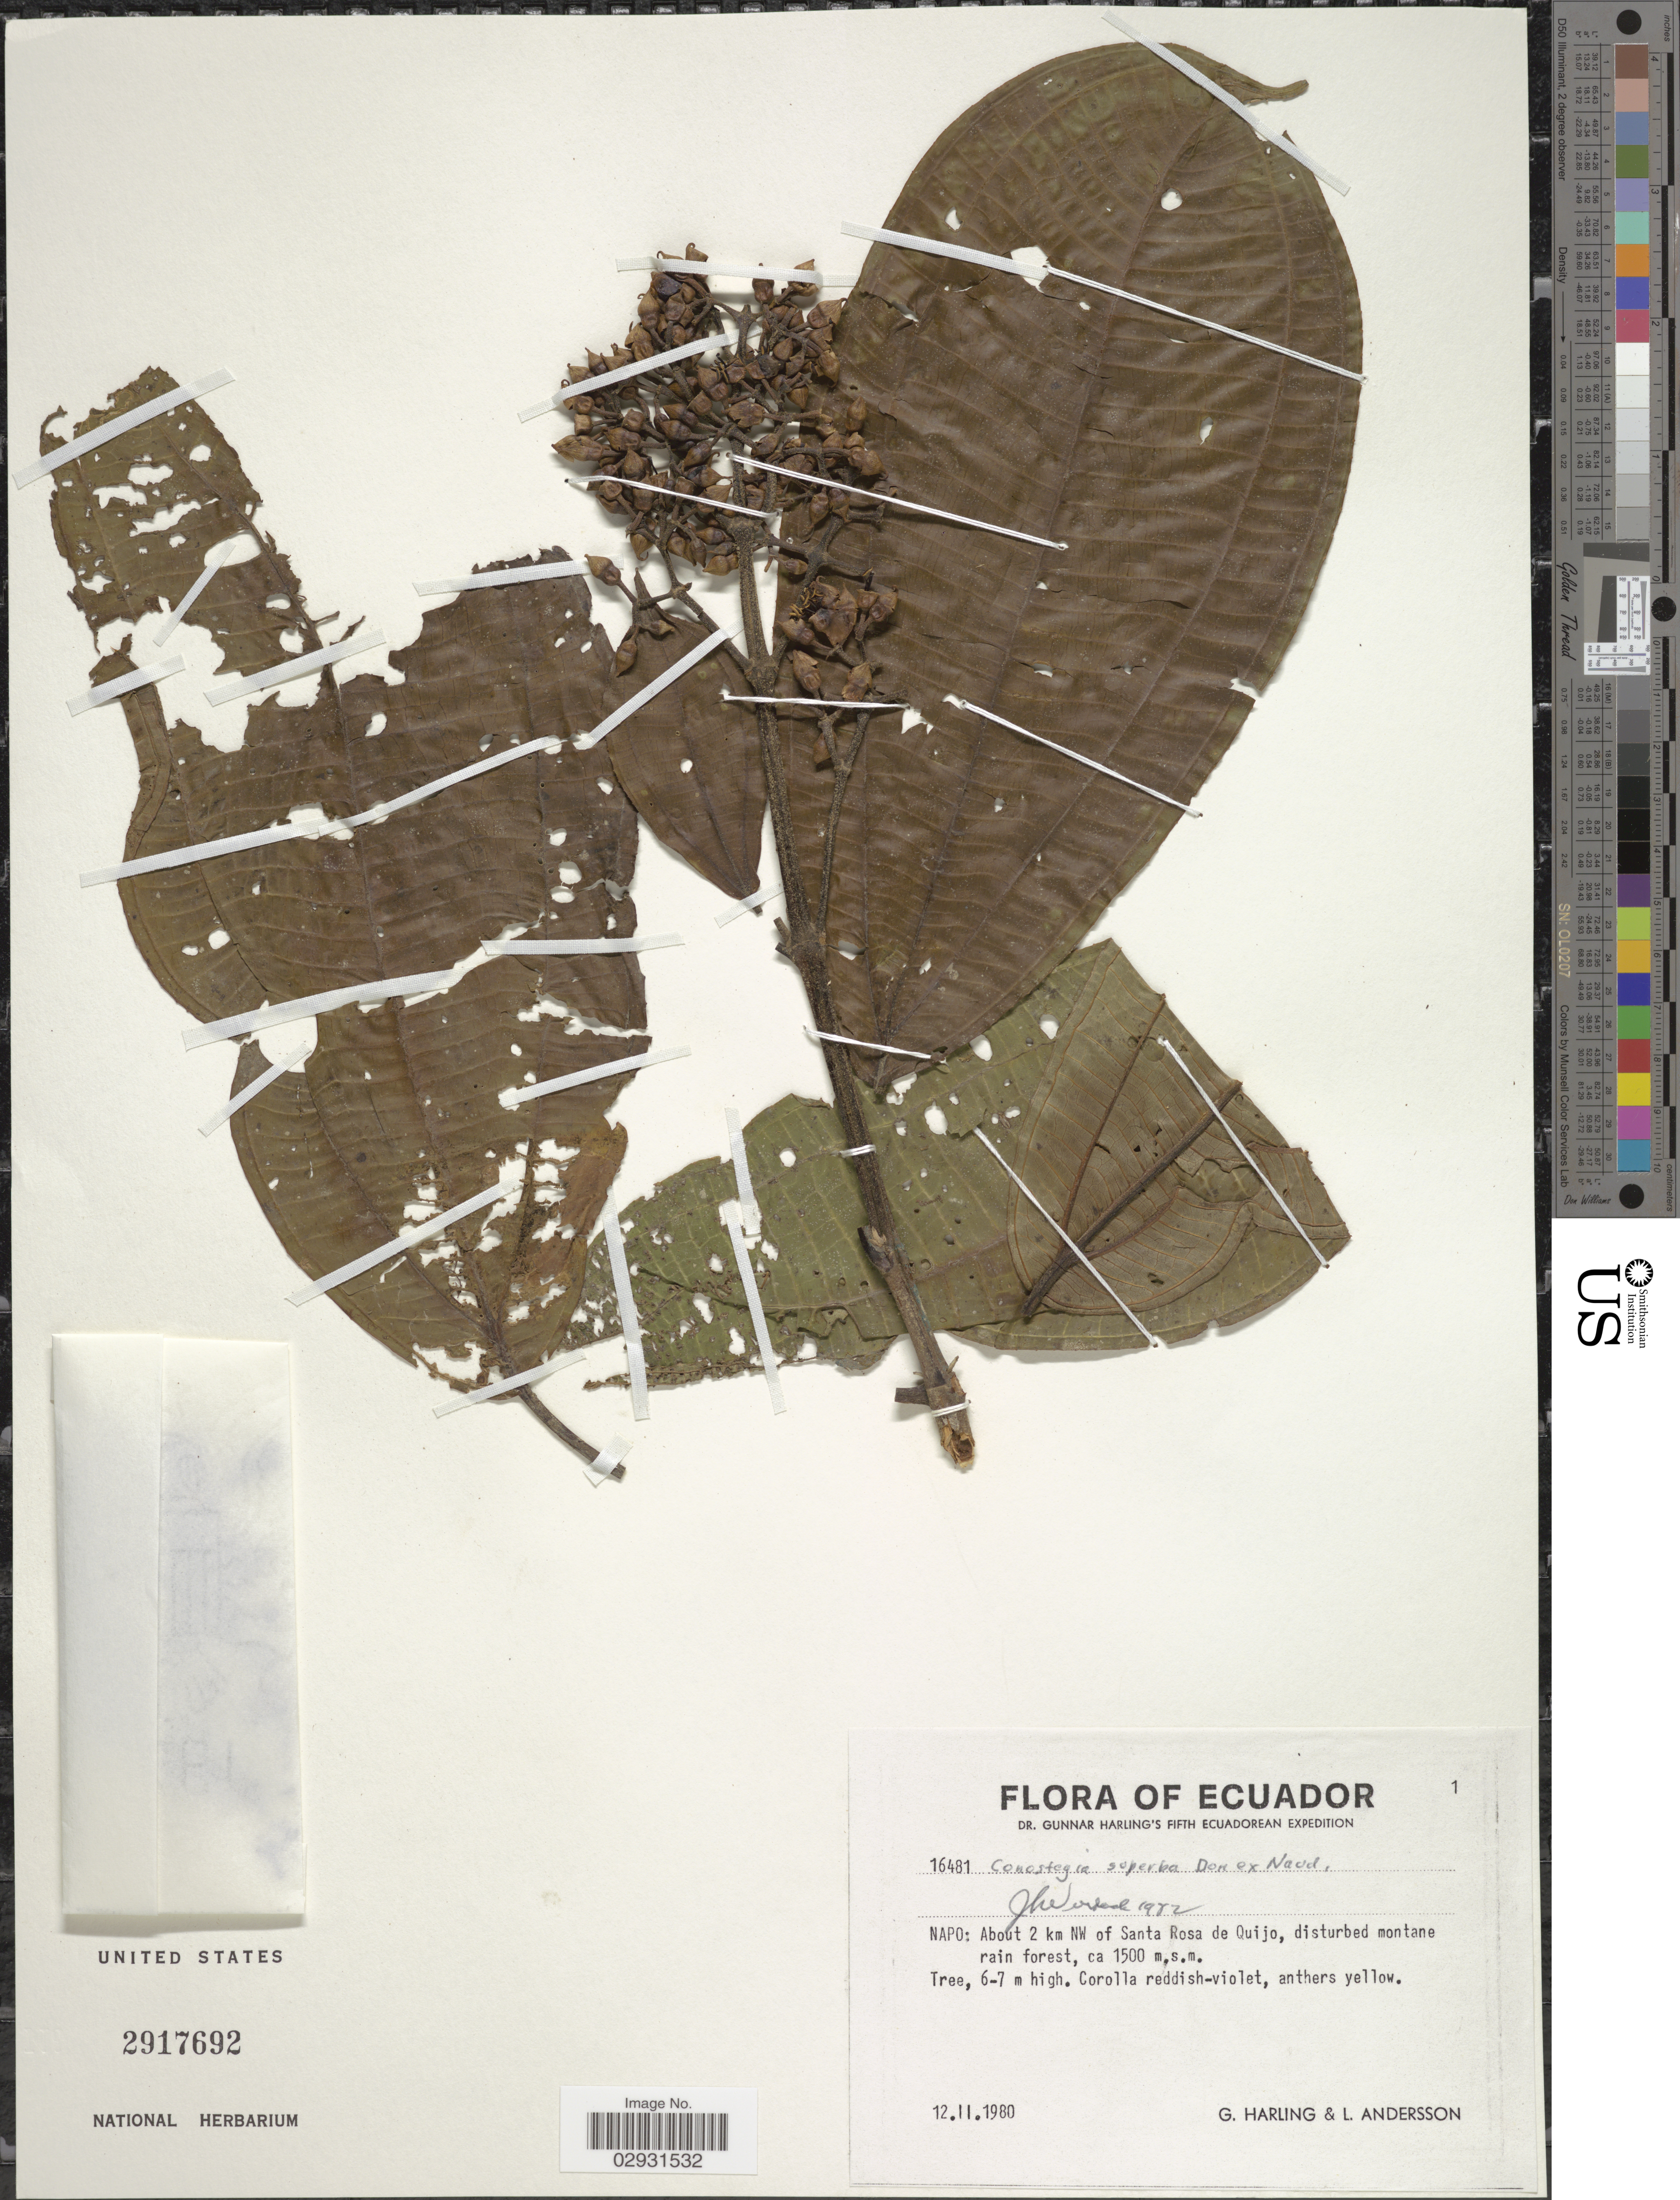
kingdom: Plantae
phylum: Tracheophyta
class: Magnoliopsida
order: Myrtales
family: Melastomataceae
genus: Conostegia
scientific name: Conostegia superba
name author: Naudin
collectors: G. Harling & L. Andersson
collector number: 16481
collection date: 1980-02-12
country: Ecuador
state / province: Napo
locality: About 2 km NW of Santa Rosa de Quijo.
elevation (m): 1500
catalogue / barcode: US 2917692